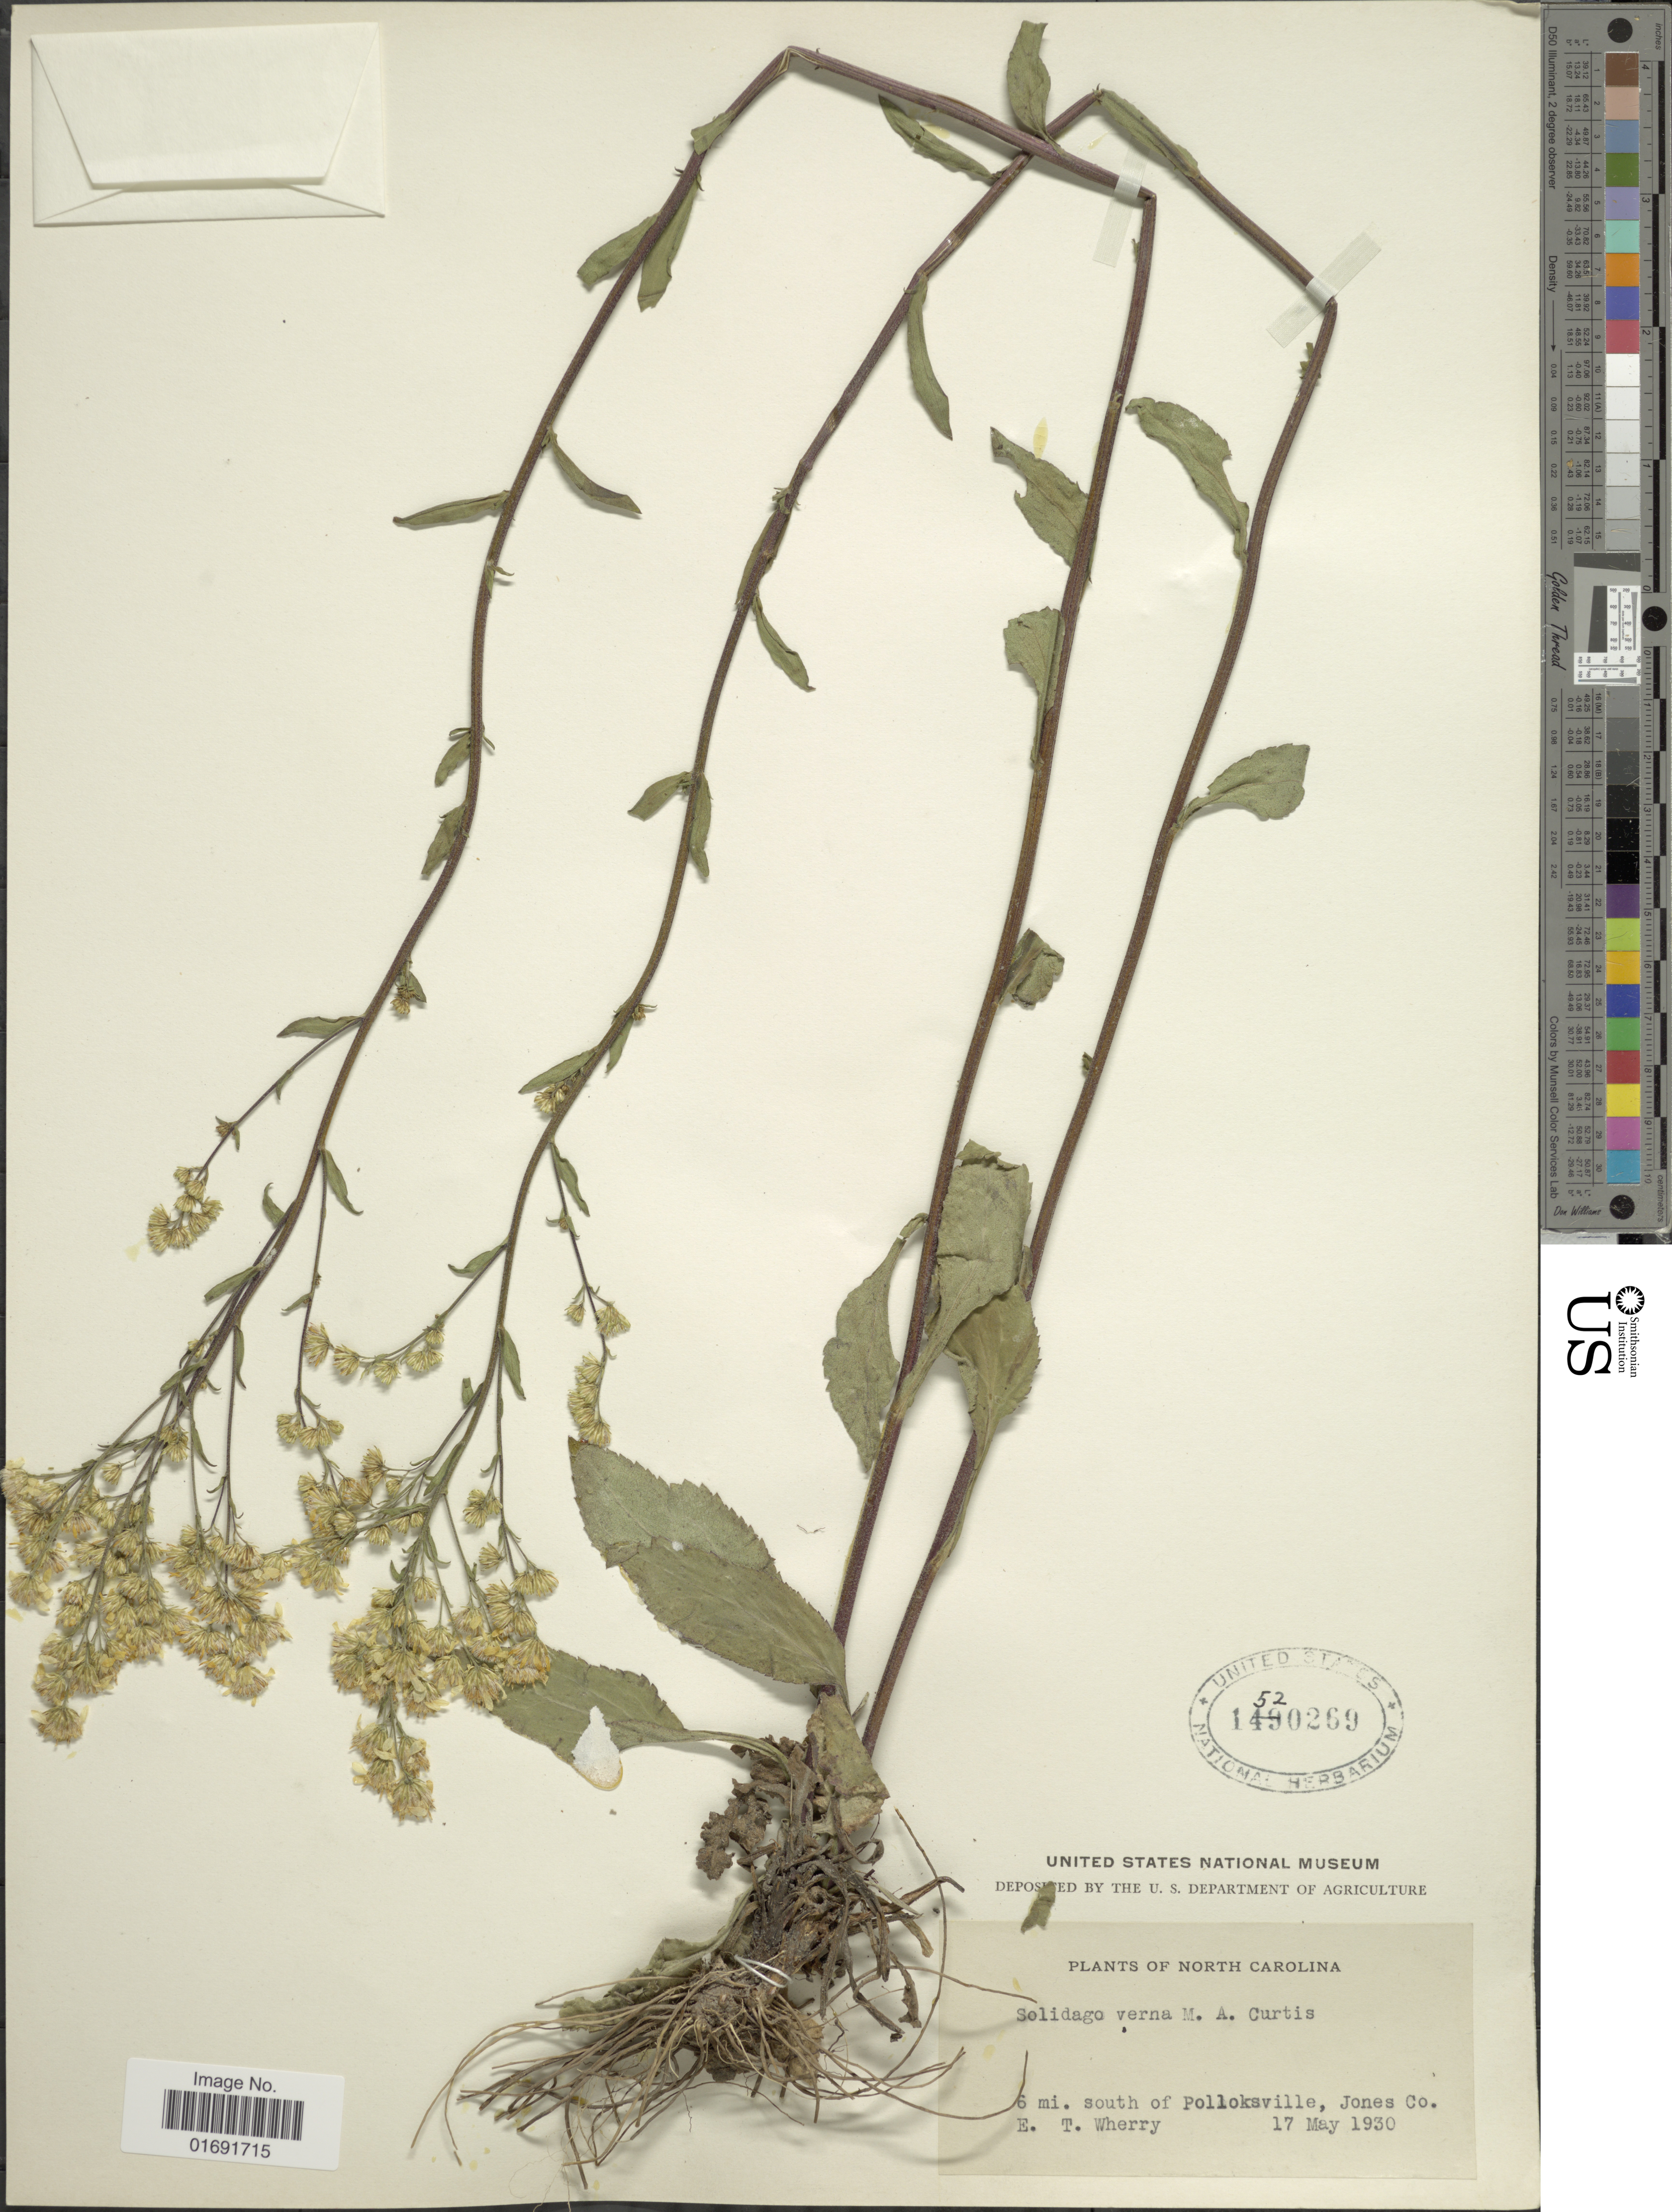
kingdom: Plantae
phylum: Tracheophyta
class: Magnoliopsida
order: Asterales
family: Asteraceae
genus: Solidago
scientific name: Solidago verna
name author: M.A. Curtis ex Torr. & A. Gray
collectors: E. T. Wherry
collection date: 1930-05-17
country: United States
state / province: North Carolina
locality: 6 mi. south of Polloksville, Jones Co.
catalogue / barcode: US 1520269